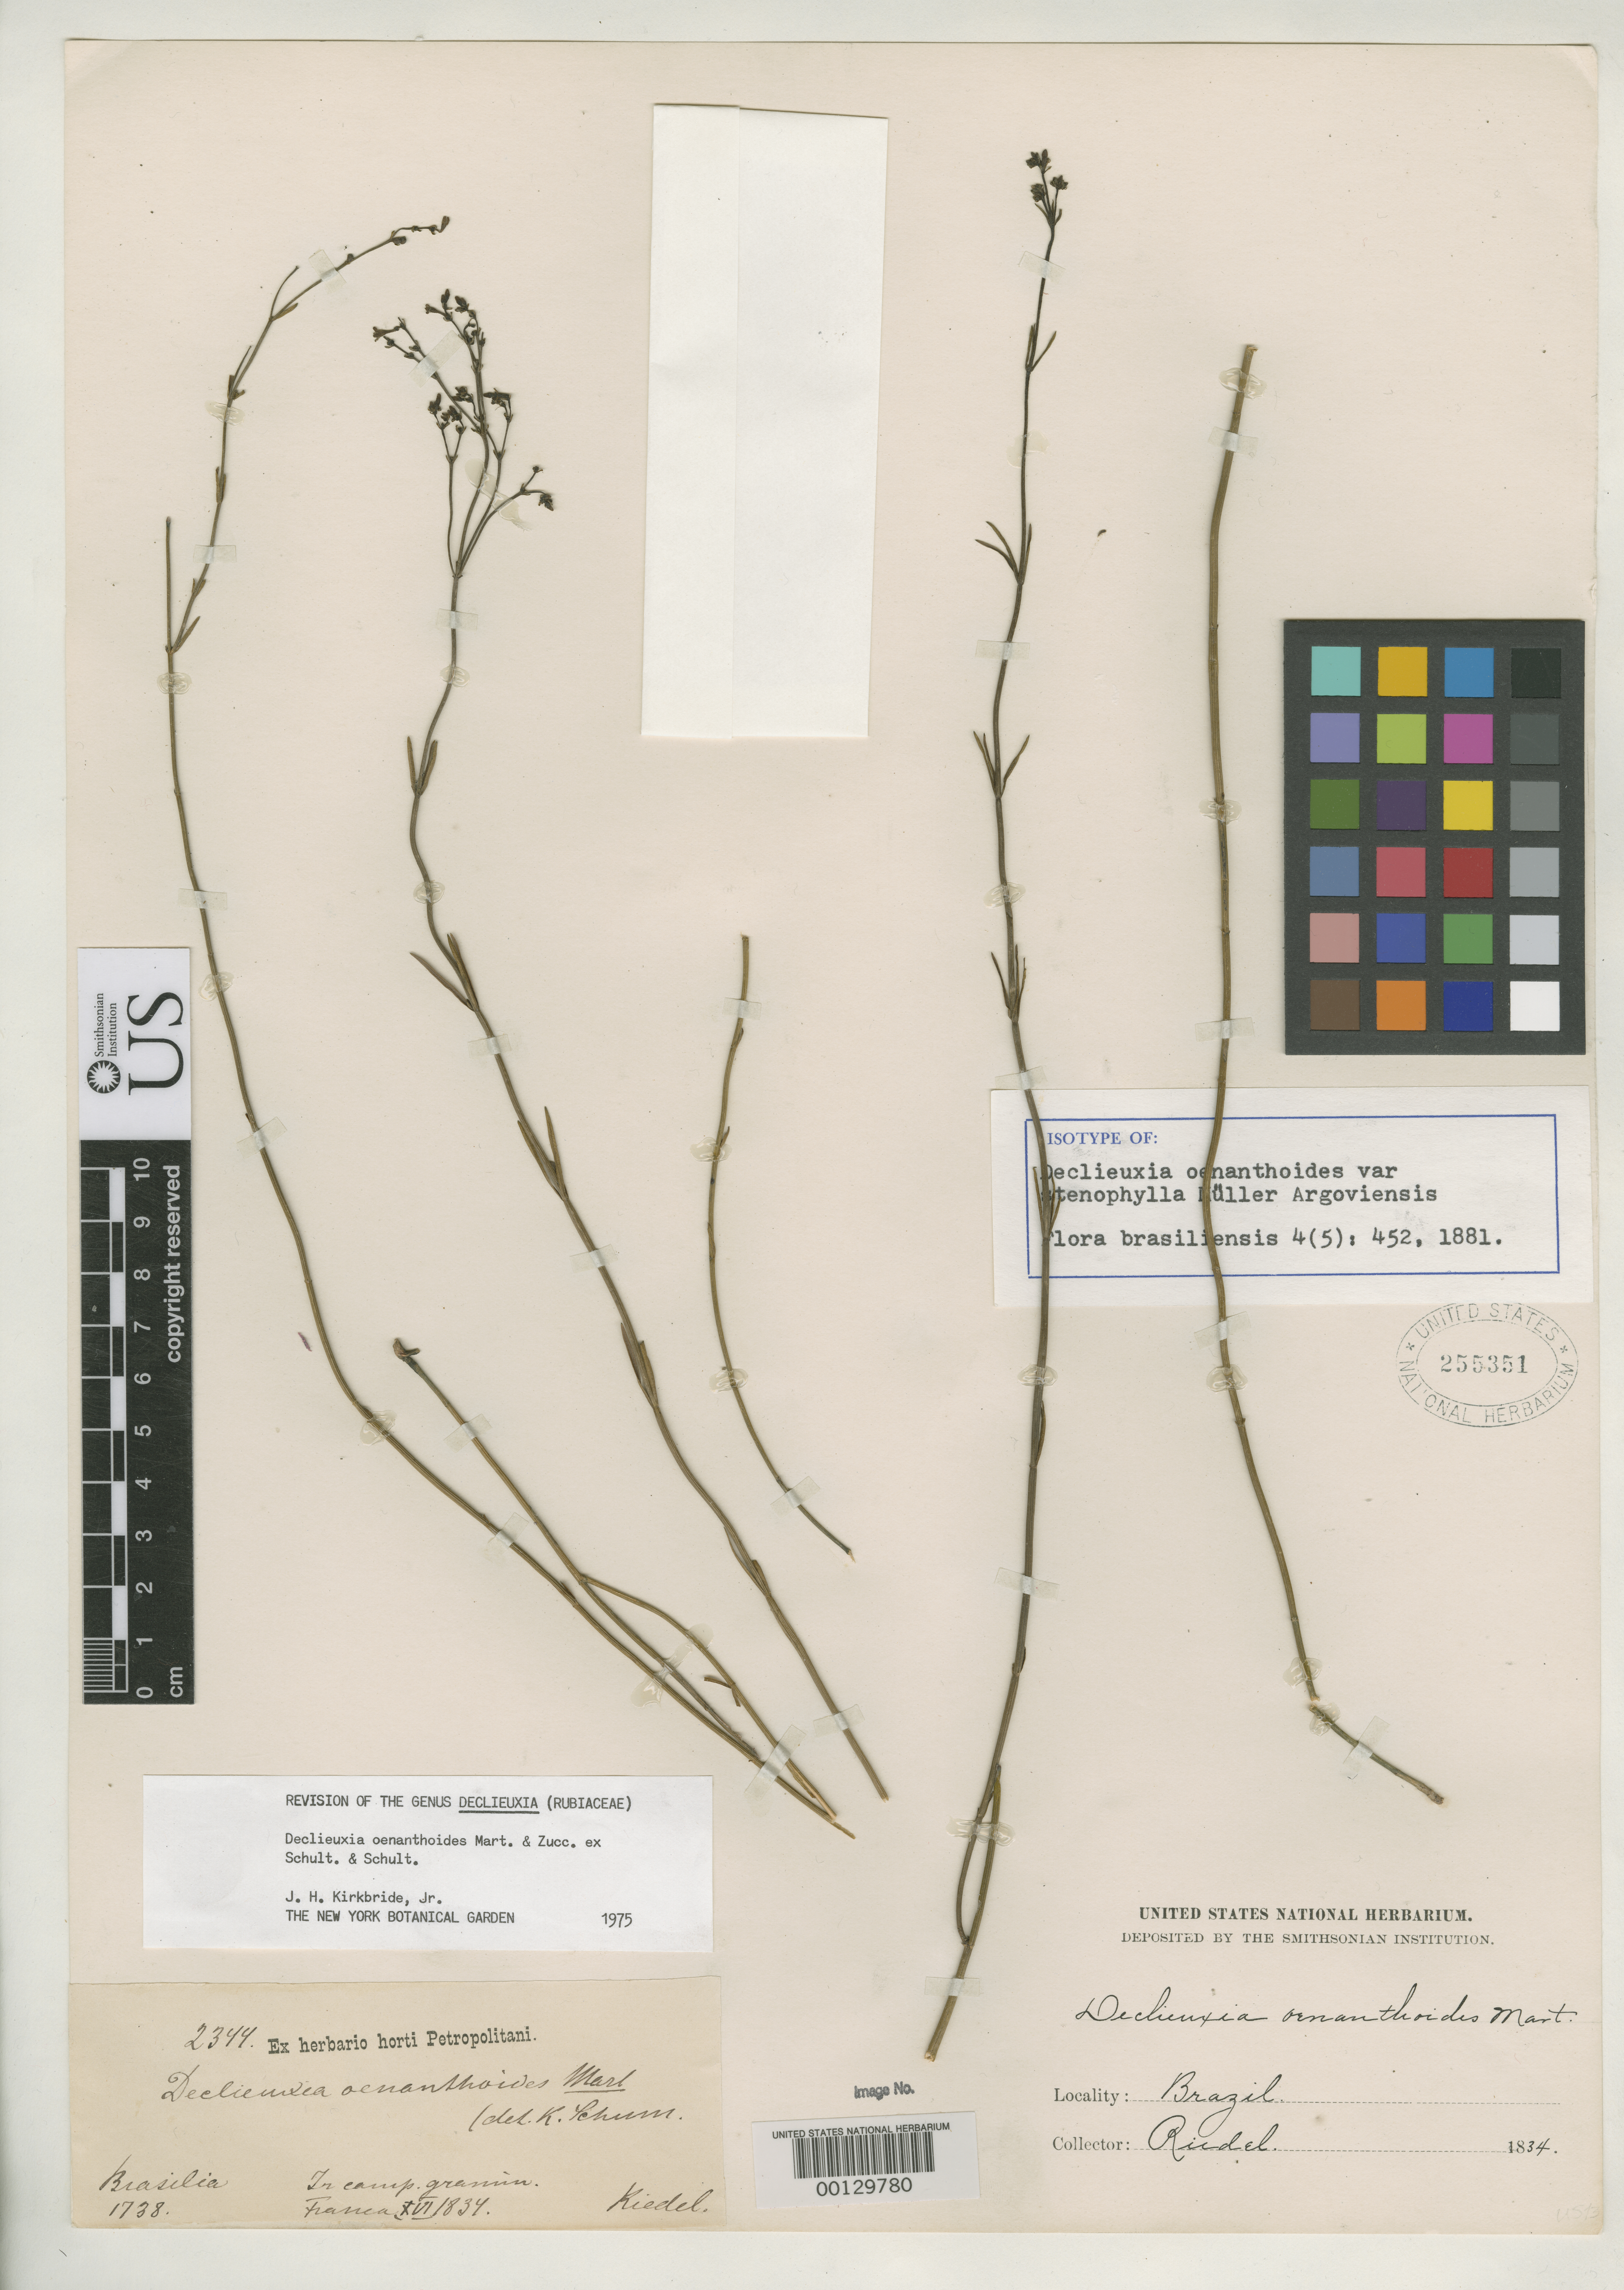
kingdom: Plantae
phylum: Tracheophyta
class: Magnoliopsida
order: Gentianales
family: Rubiaceae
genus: Declieuxia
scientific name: Declieuxia oenanthoides var. stenophylla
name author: Müll. Arg.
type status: Isotype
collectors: L. Riedel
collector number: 2344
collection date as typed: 1834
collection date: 1834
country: Brazil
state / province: Minas Gerais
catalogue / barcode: US 255351